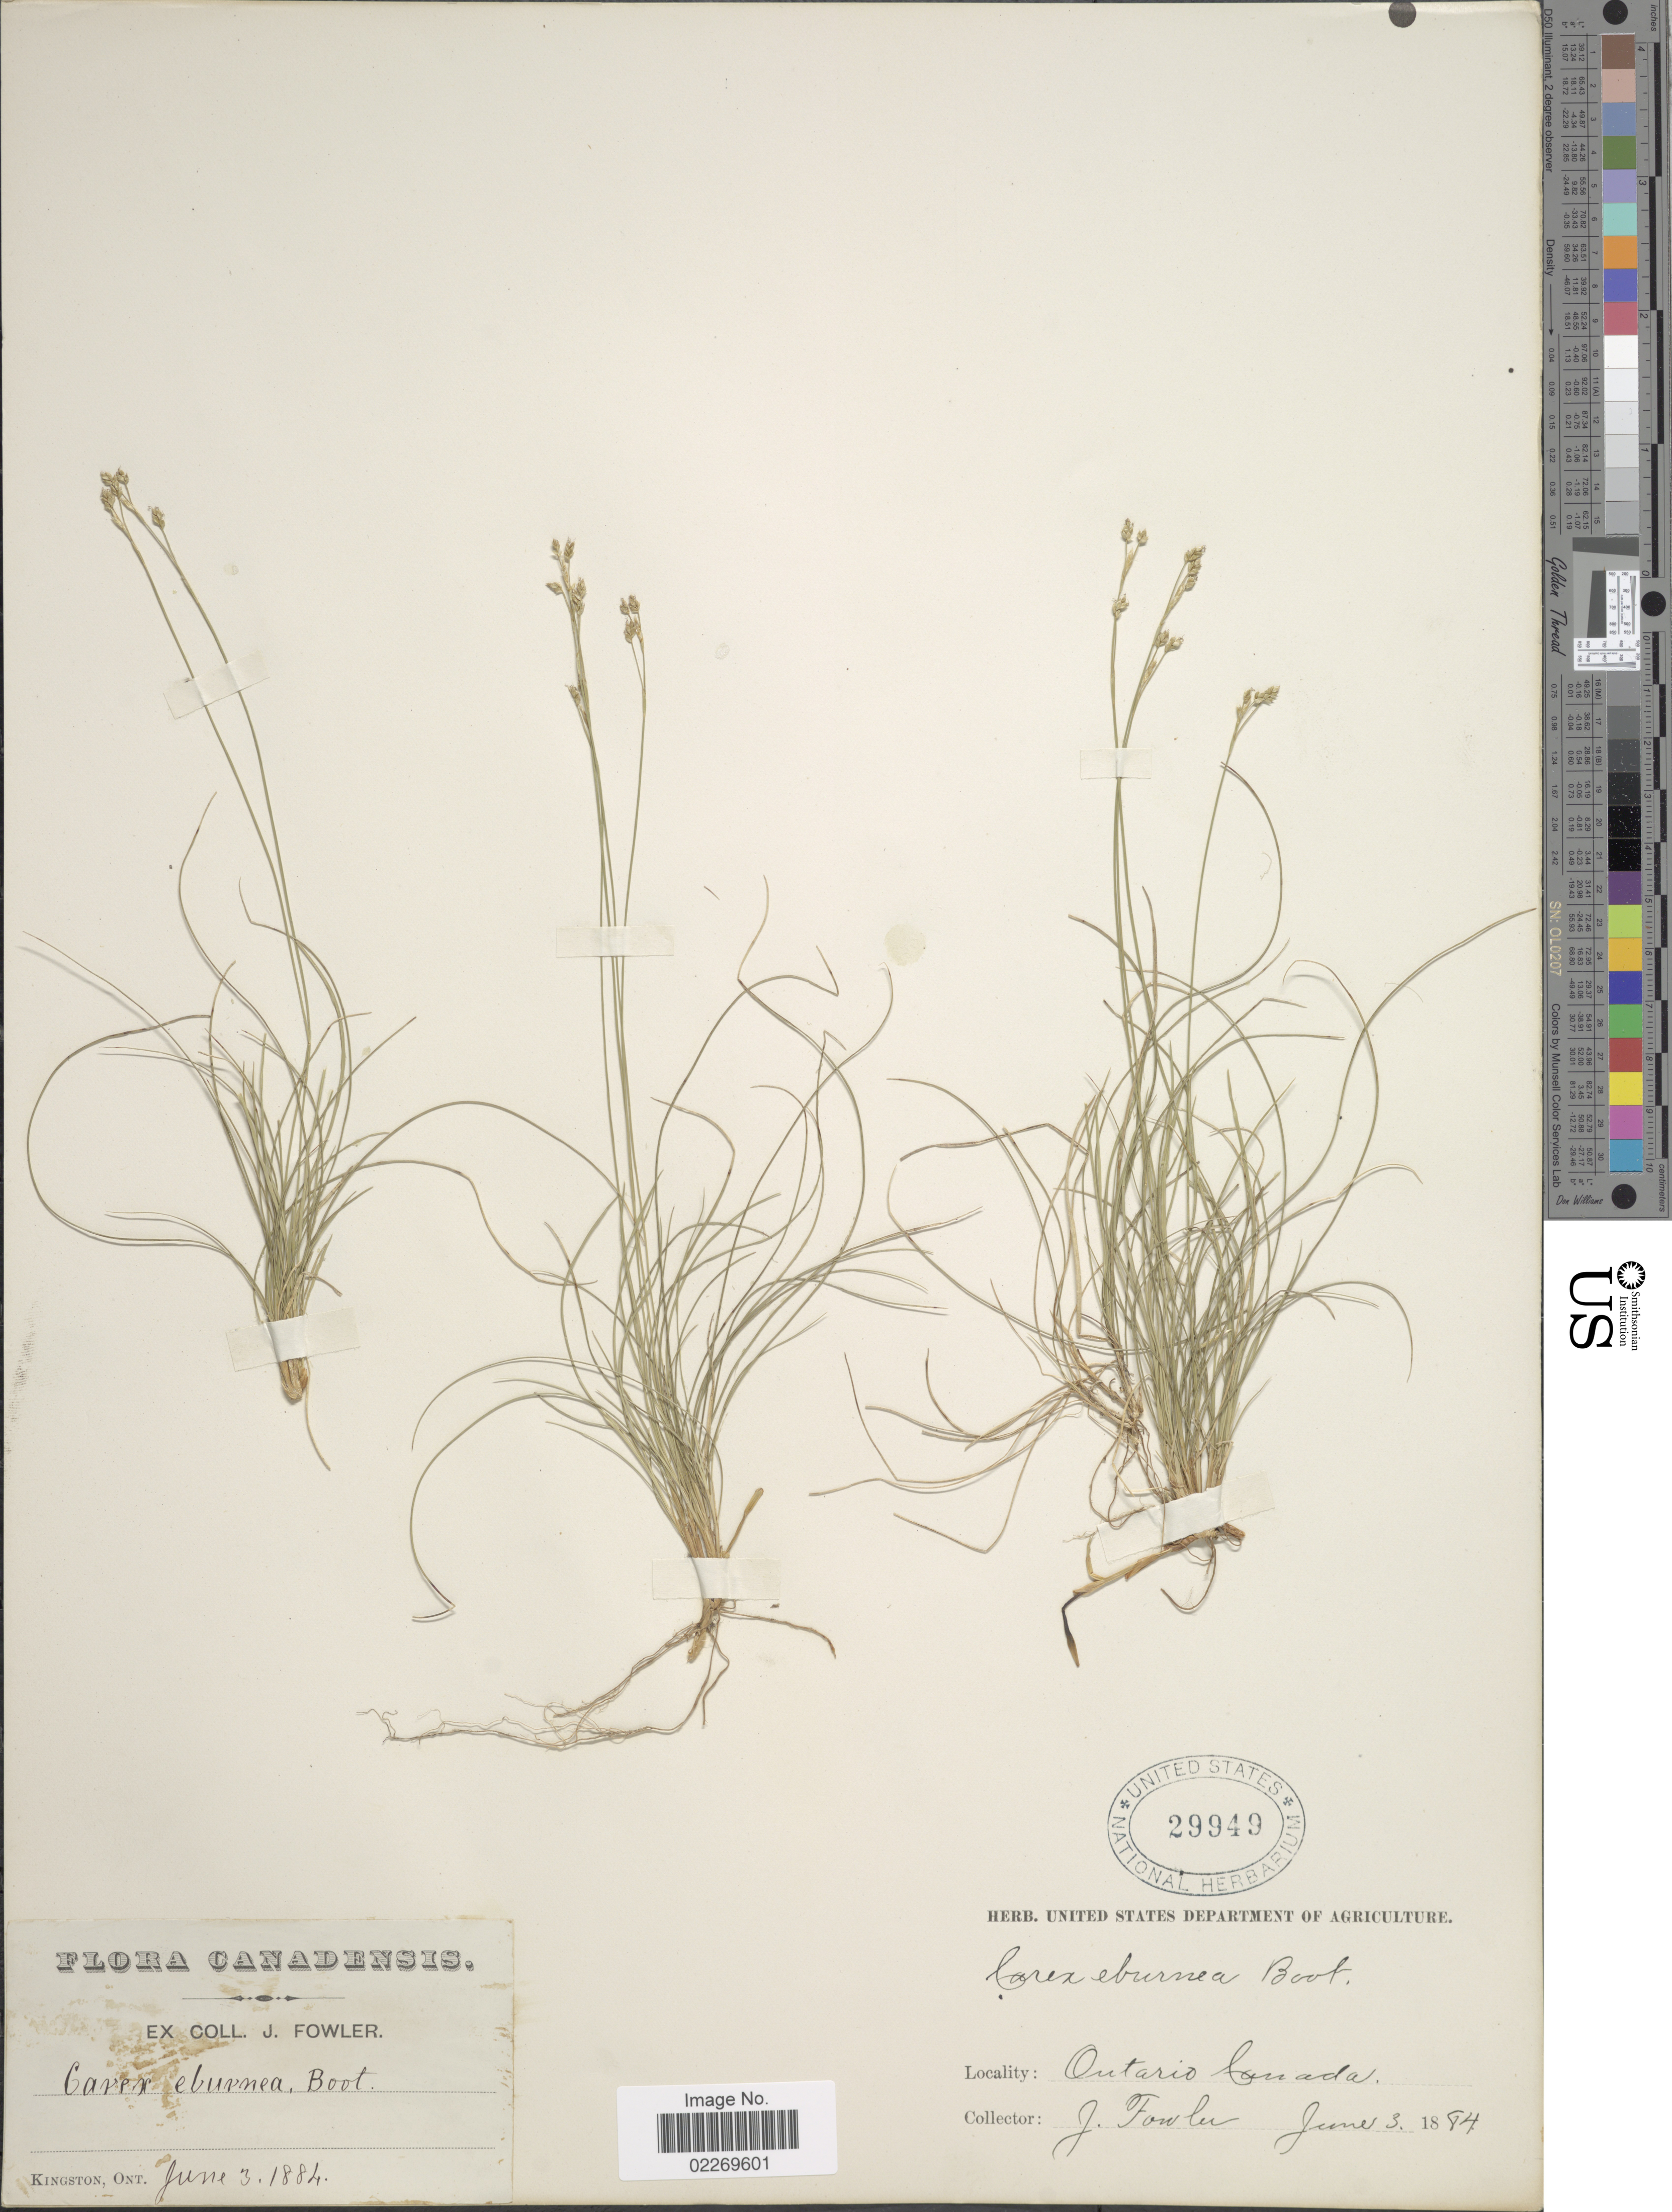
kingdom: Plantae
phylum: Tracheophyta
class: Liliopsida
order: Poales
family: Cyperaceae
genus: Carex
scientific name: Carex eburnea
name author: Boott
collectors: J. P. Fowler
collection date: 1884-06-03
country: Canada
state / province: Ontario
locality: Kingston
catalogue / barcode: US 29949